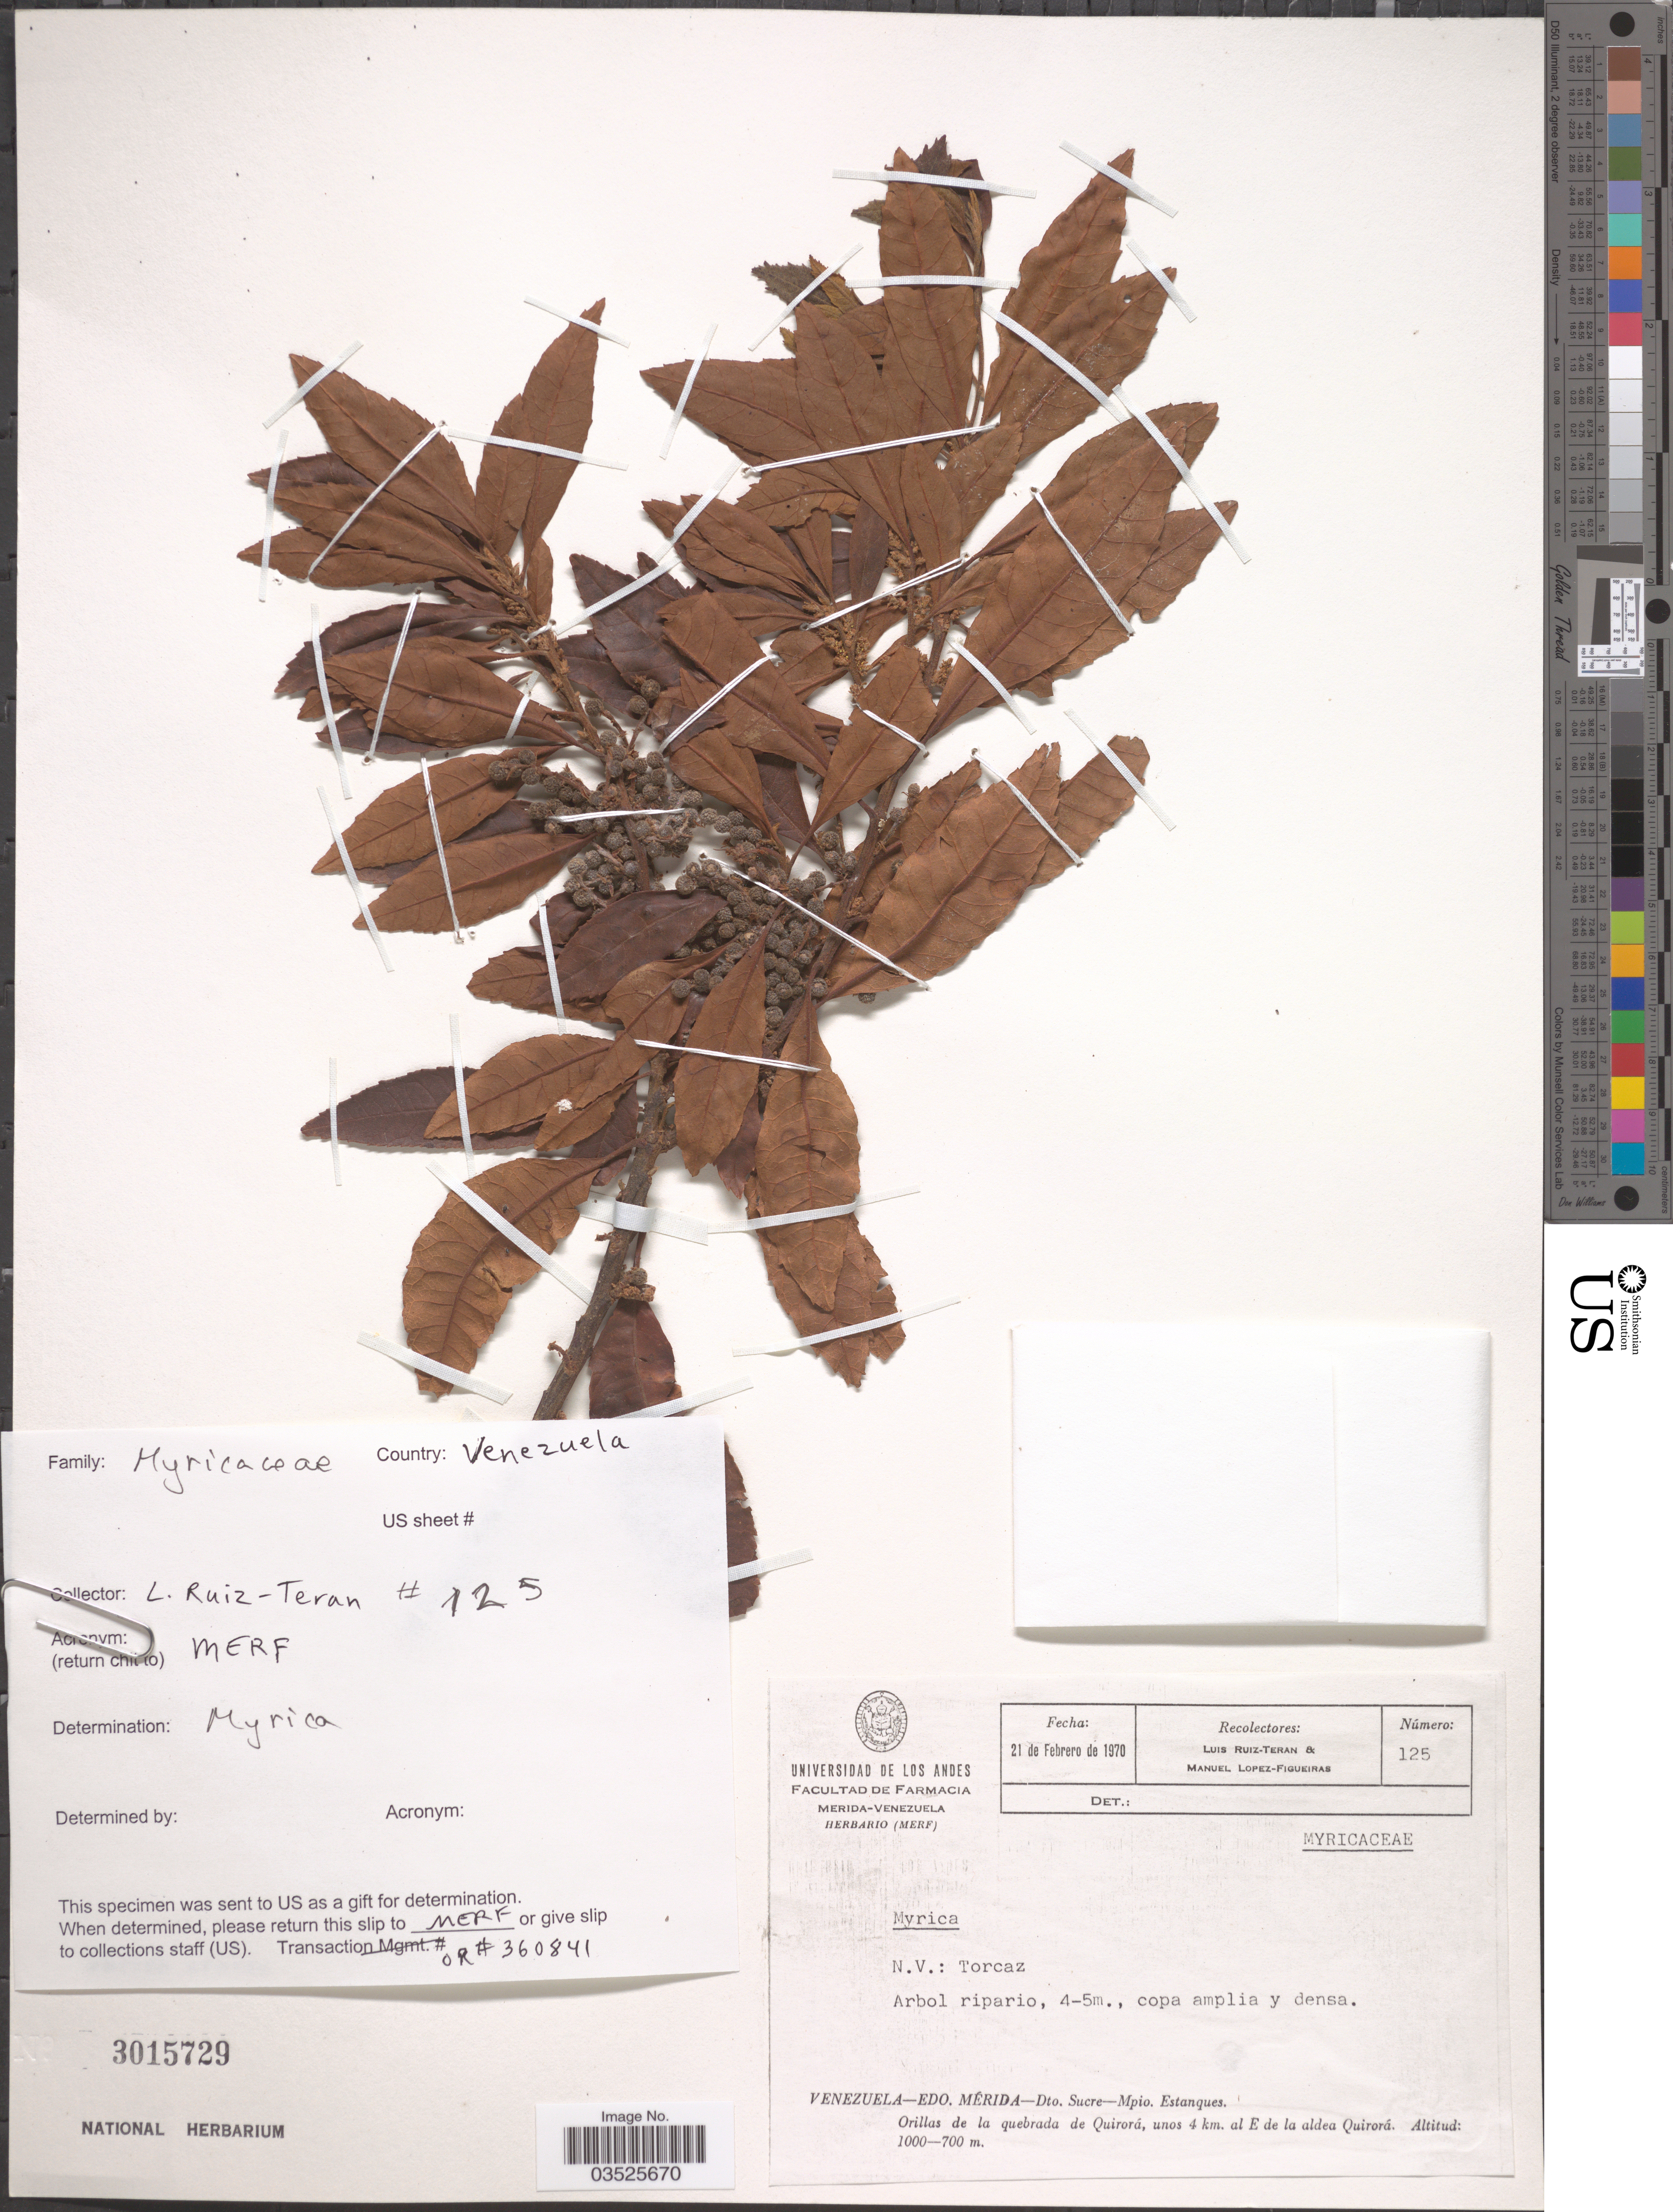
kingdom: Plantae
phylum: Tracheophyta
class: Magnoliopsida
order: Fagales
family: Myricaceae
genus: Morella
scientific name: Morella pubescens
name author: (Humb. & Bonpl. ex Willd.) Wilbur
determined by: Strong, M. T., (US), Smithsonian Institution - National Museum of Natural History (UNITED STATES)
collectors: L. Teran & M. López Figueiras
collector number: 125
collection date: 1970-02-21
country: Venezuela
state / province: Mérida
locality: Dto. Sucre, Mpio Estanques. Orillas de la quebrada de Quirorá, unos 4 km. al E de la aldea Quirorá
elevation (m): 700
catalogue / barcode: US 3015729